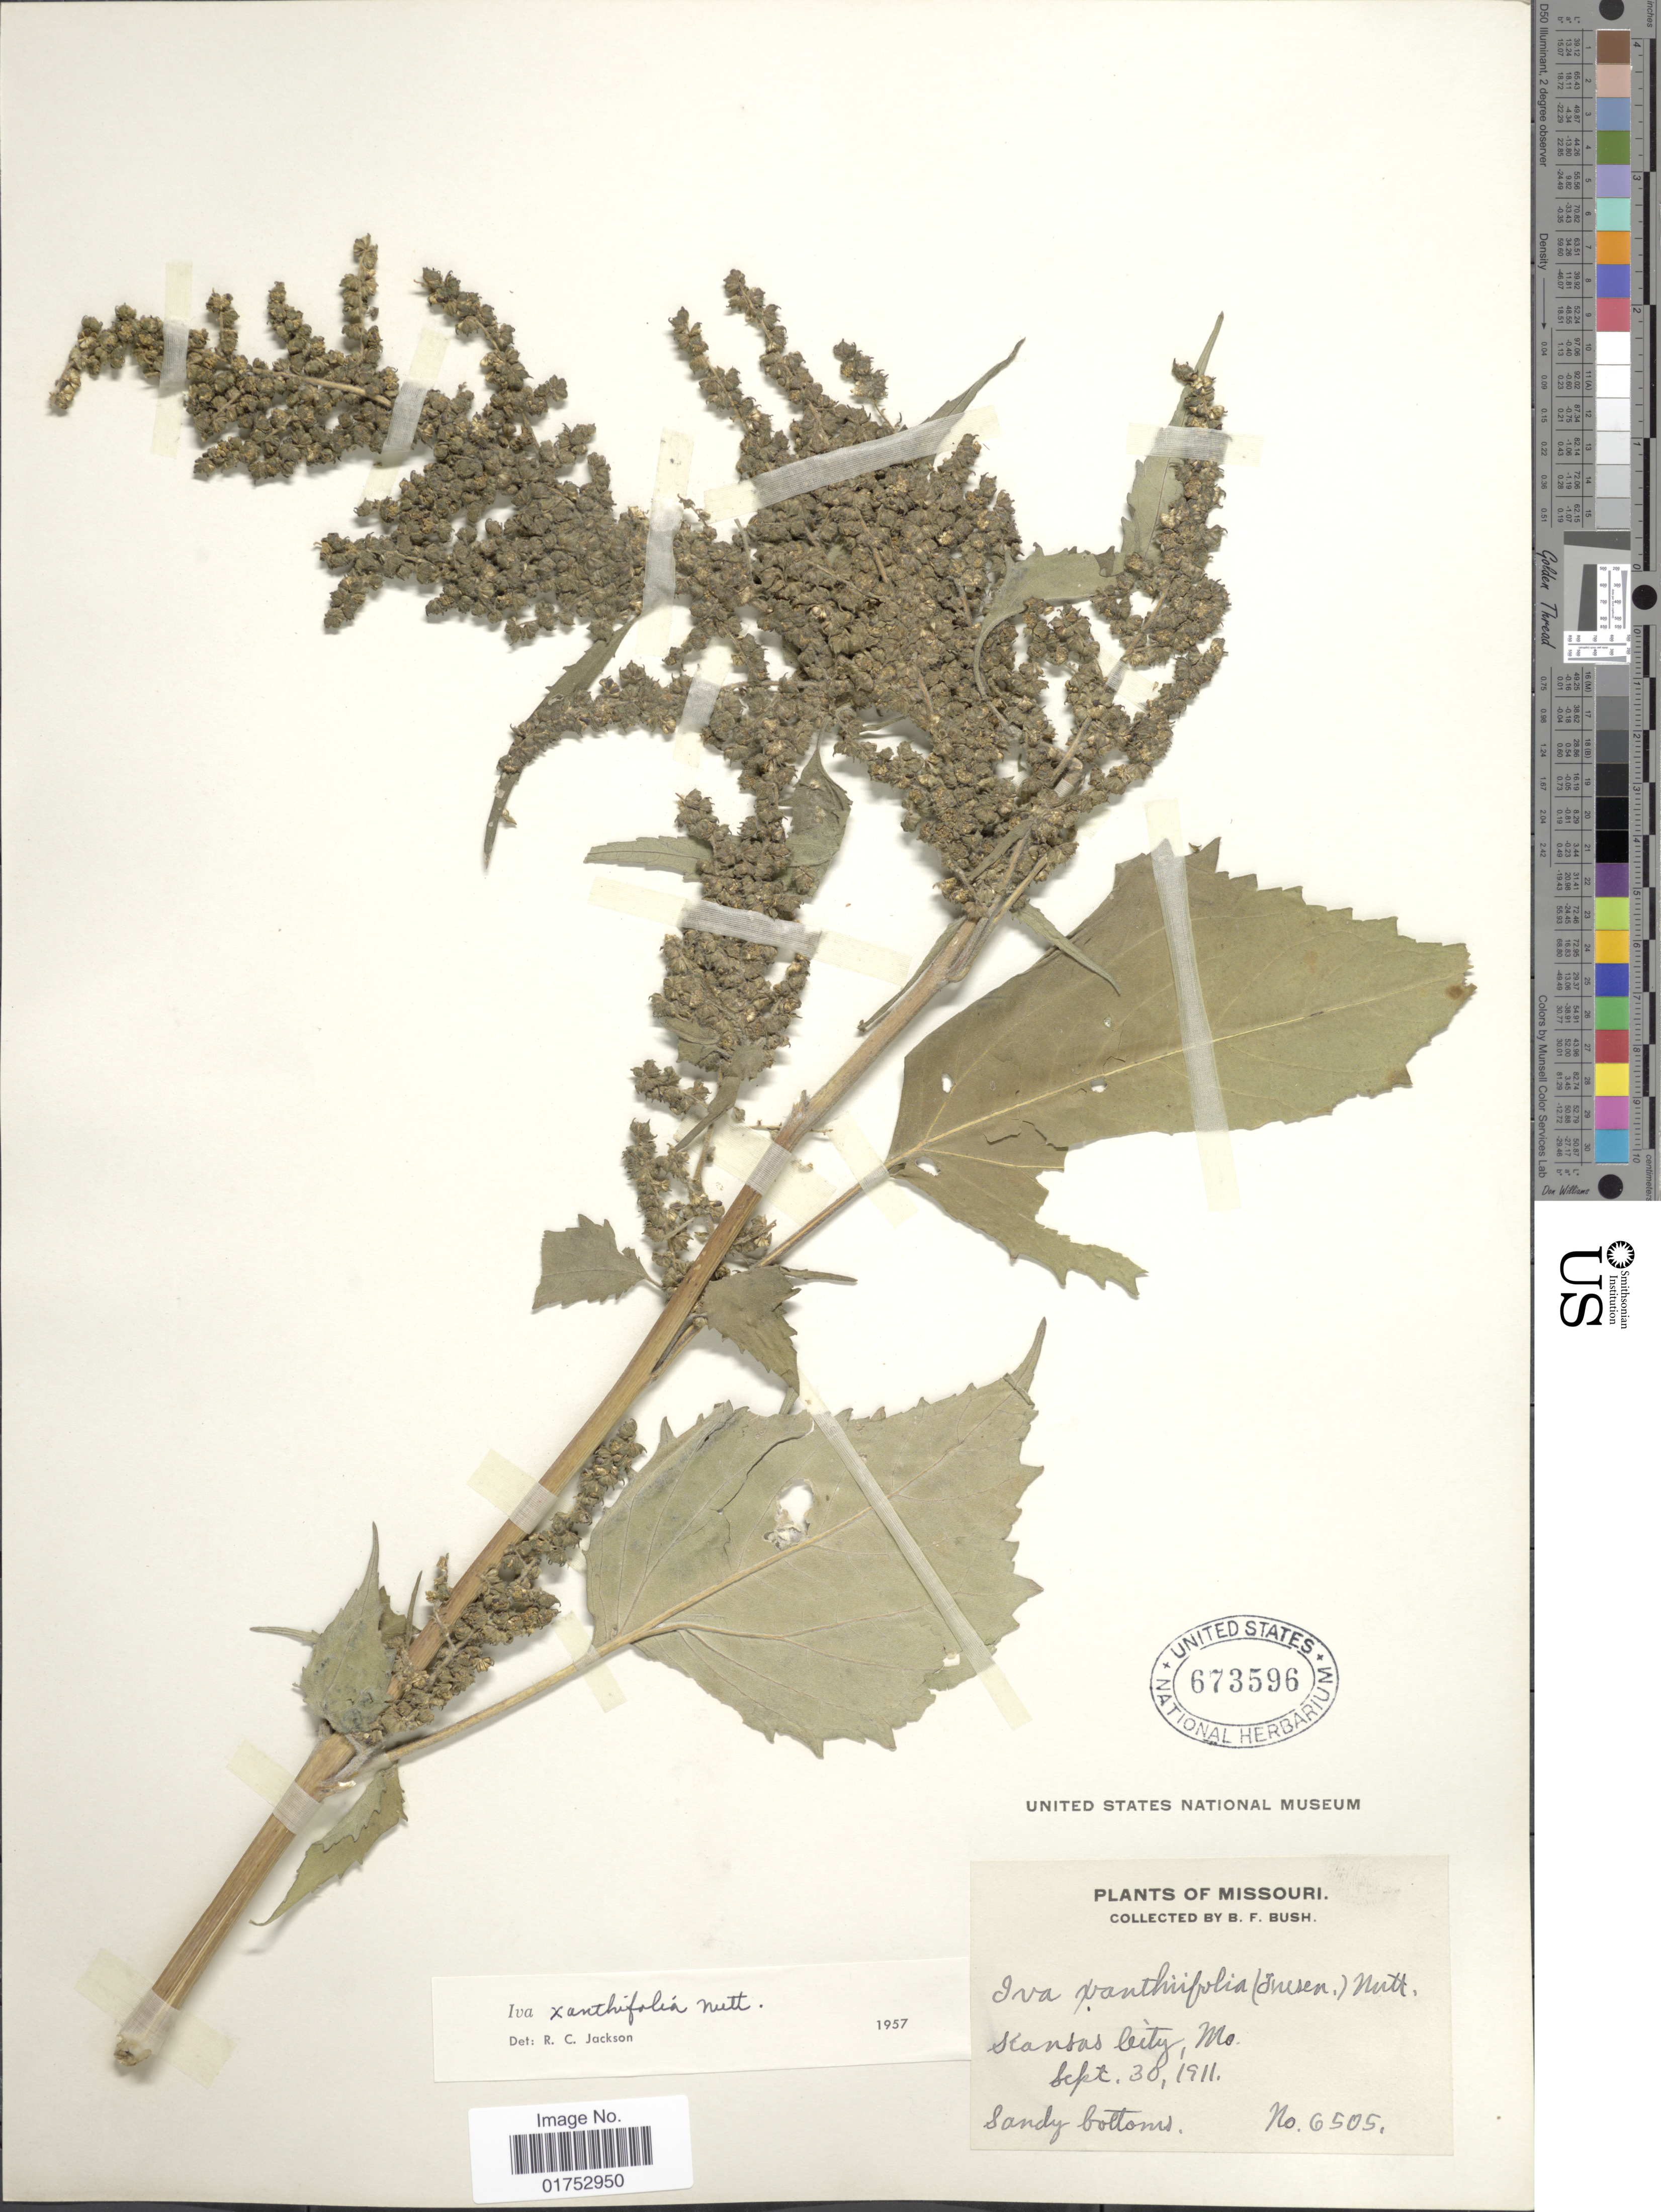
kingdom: Plantae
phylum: Tracheophyta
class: Magnoliopsida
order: Asterales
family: Asteraceae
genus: Iva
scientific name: Iva xanthifolia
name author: Nutt.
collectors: B. F. Bush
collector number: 6505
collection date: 1911-09-30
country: United States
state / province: Missouri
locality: Kansas City, Mo.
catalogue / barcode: US 673596